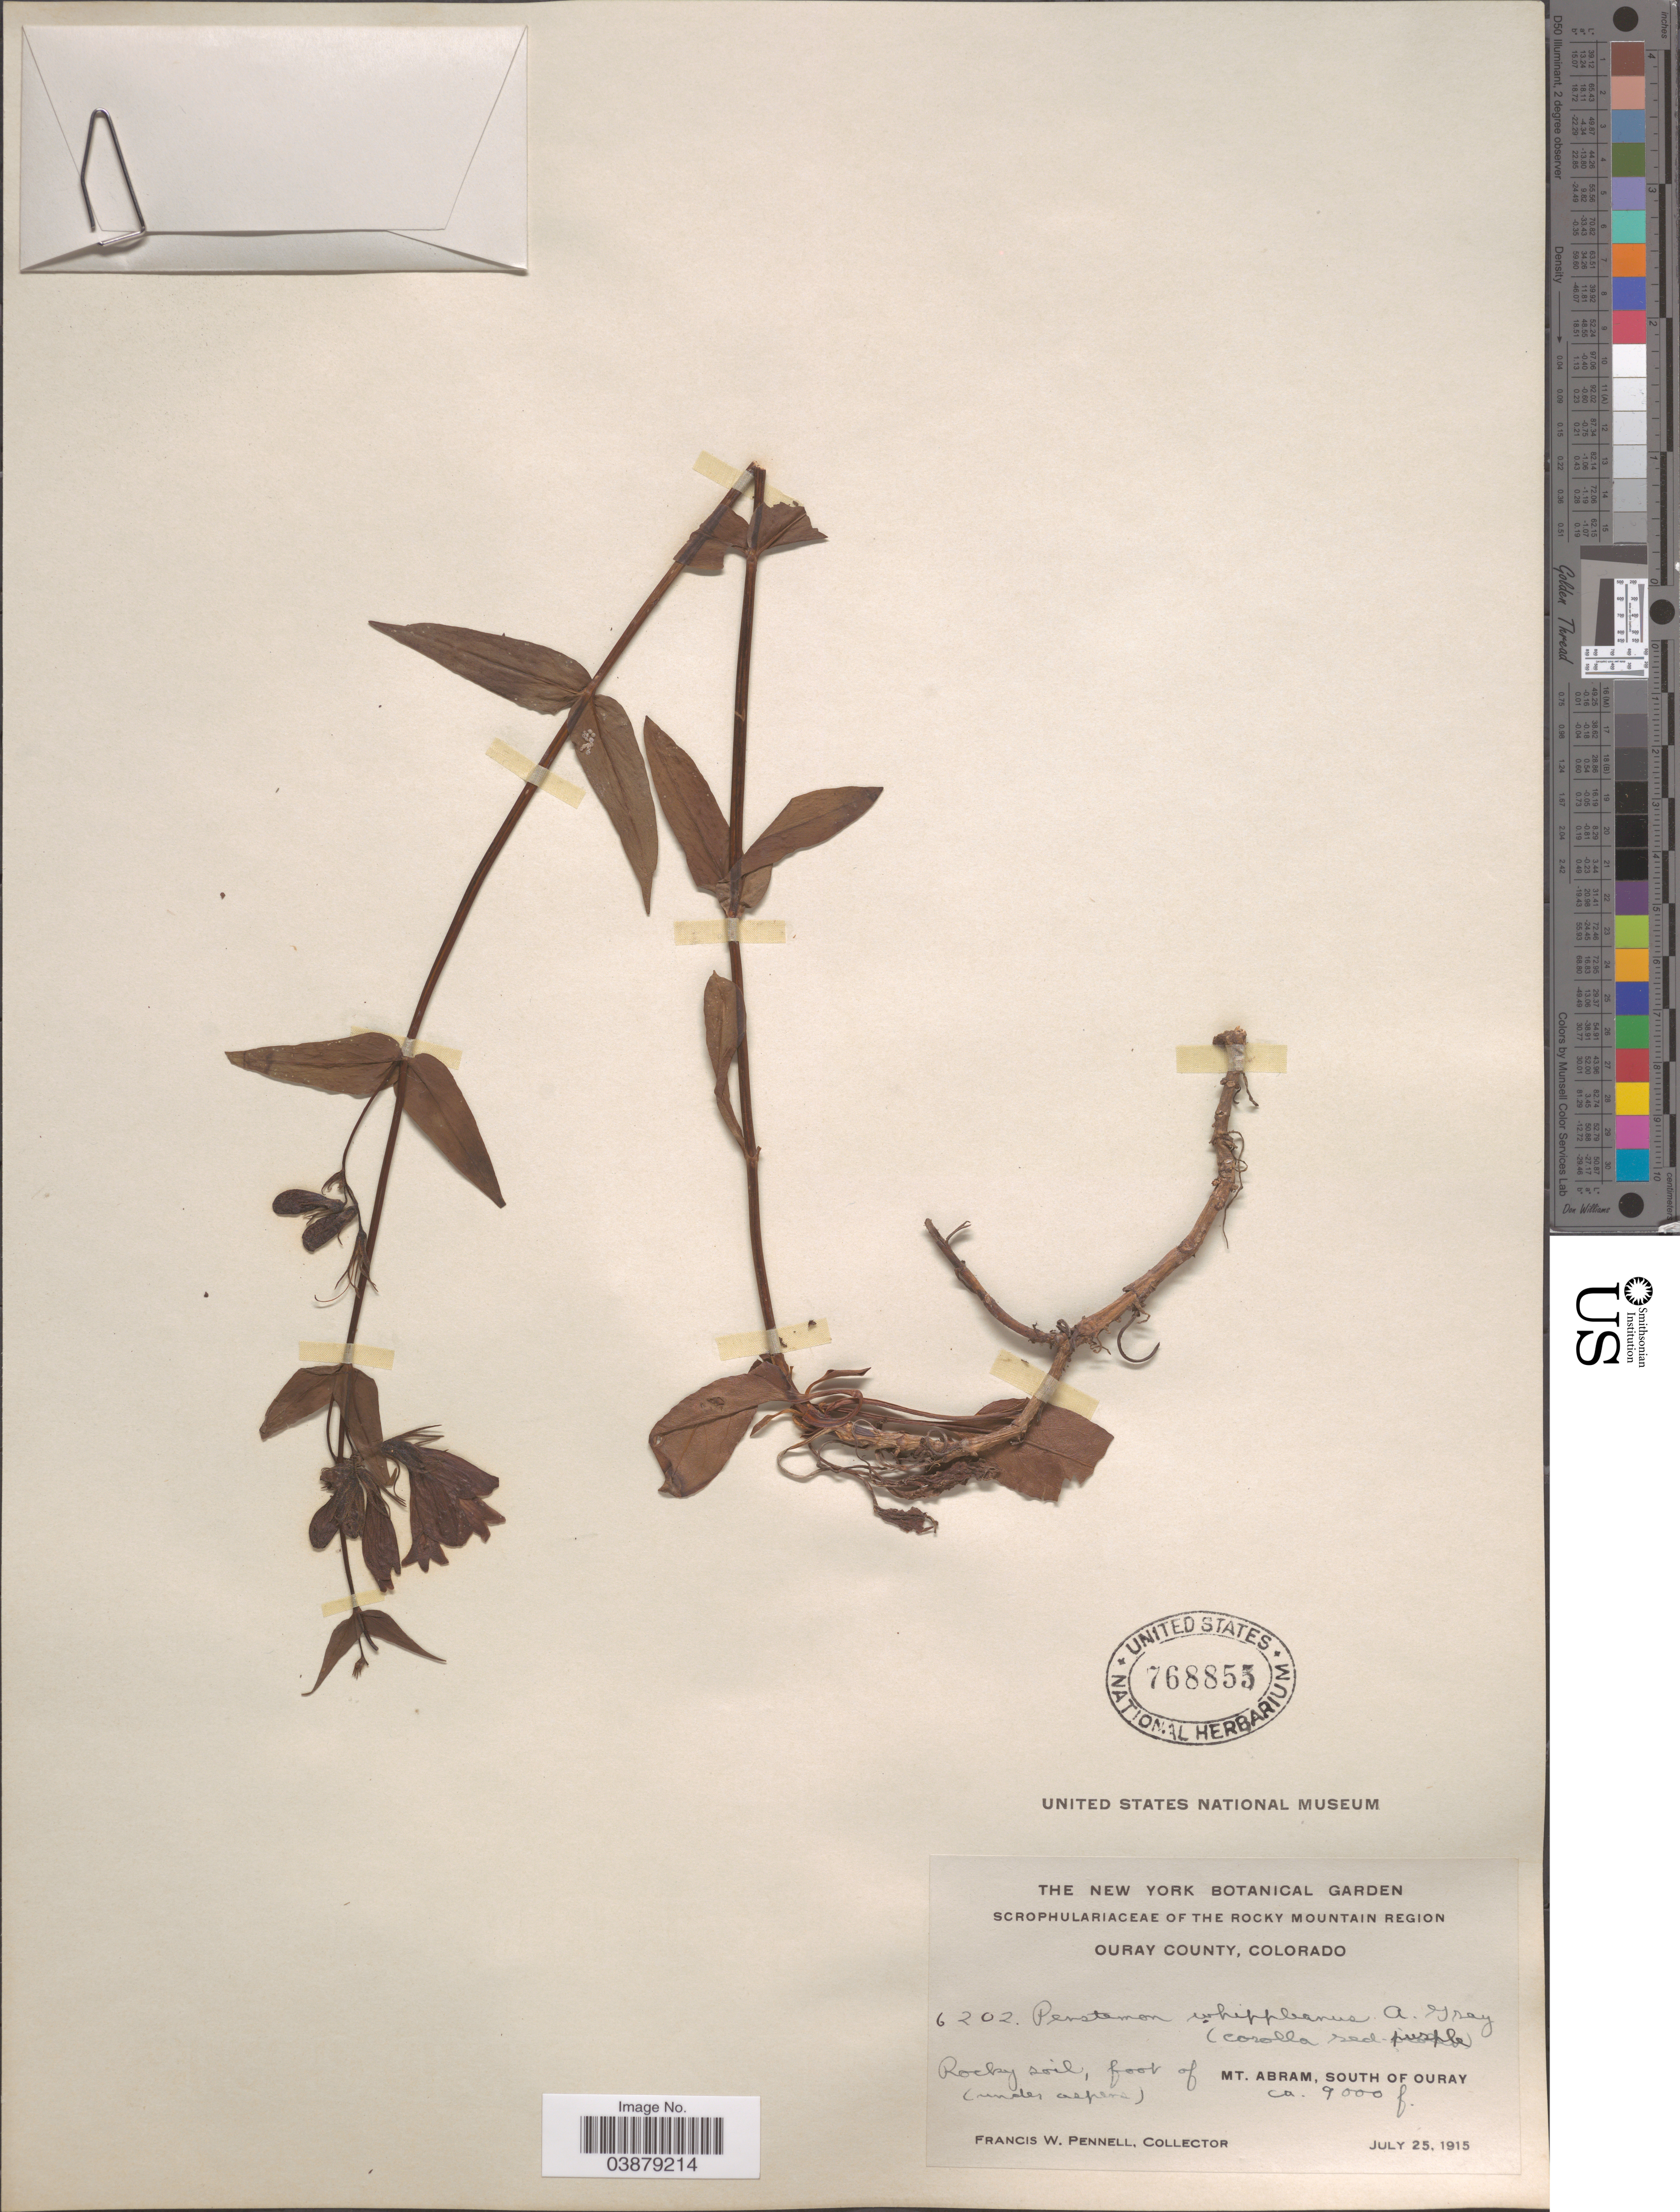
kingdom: Plantae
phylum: Tracheophyta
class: Magnoliopsida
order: Lamiales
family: Plantaginaceae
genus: Penstemon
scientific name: Penstemon whippleanus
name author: A. Gray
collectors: F. W. Pennell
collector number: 6202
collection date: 1915-07-25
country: United States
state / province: Colorado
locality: Rocky Mountain Region. Ouray County. Foot of Mt. Abram, South of Ouray.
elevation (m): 2743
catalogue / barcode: US 768855